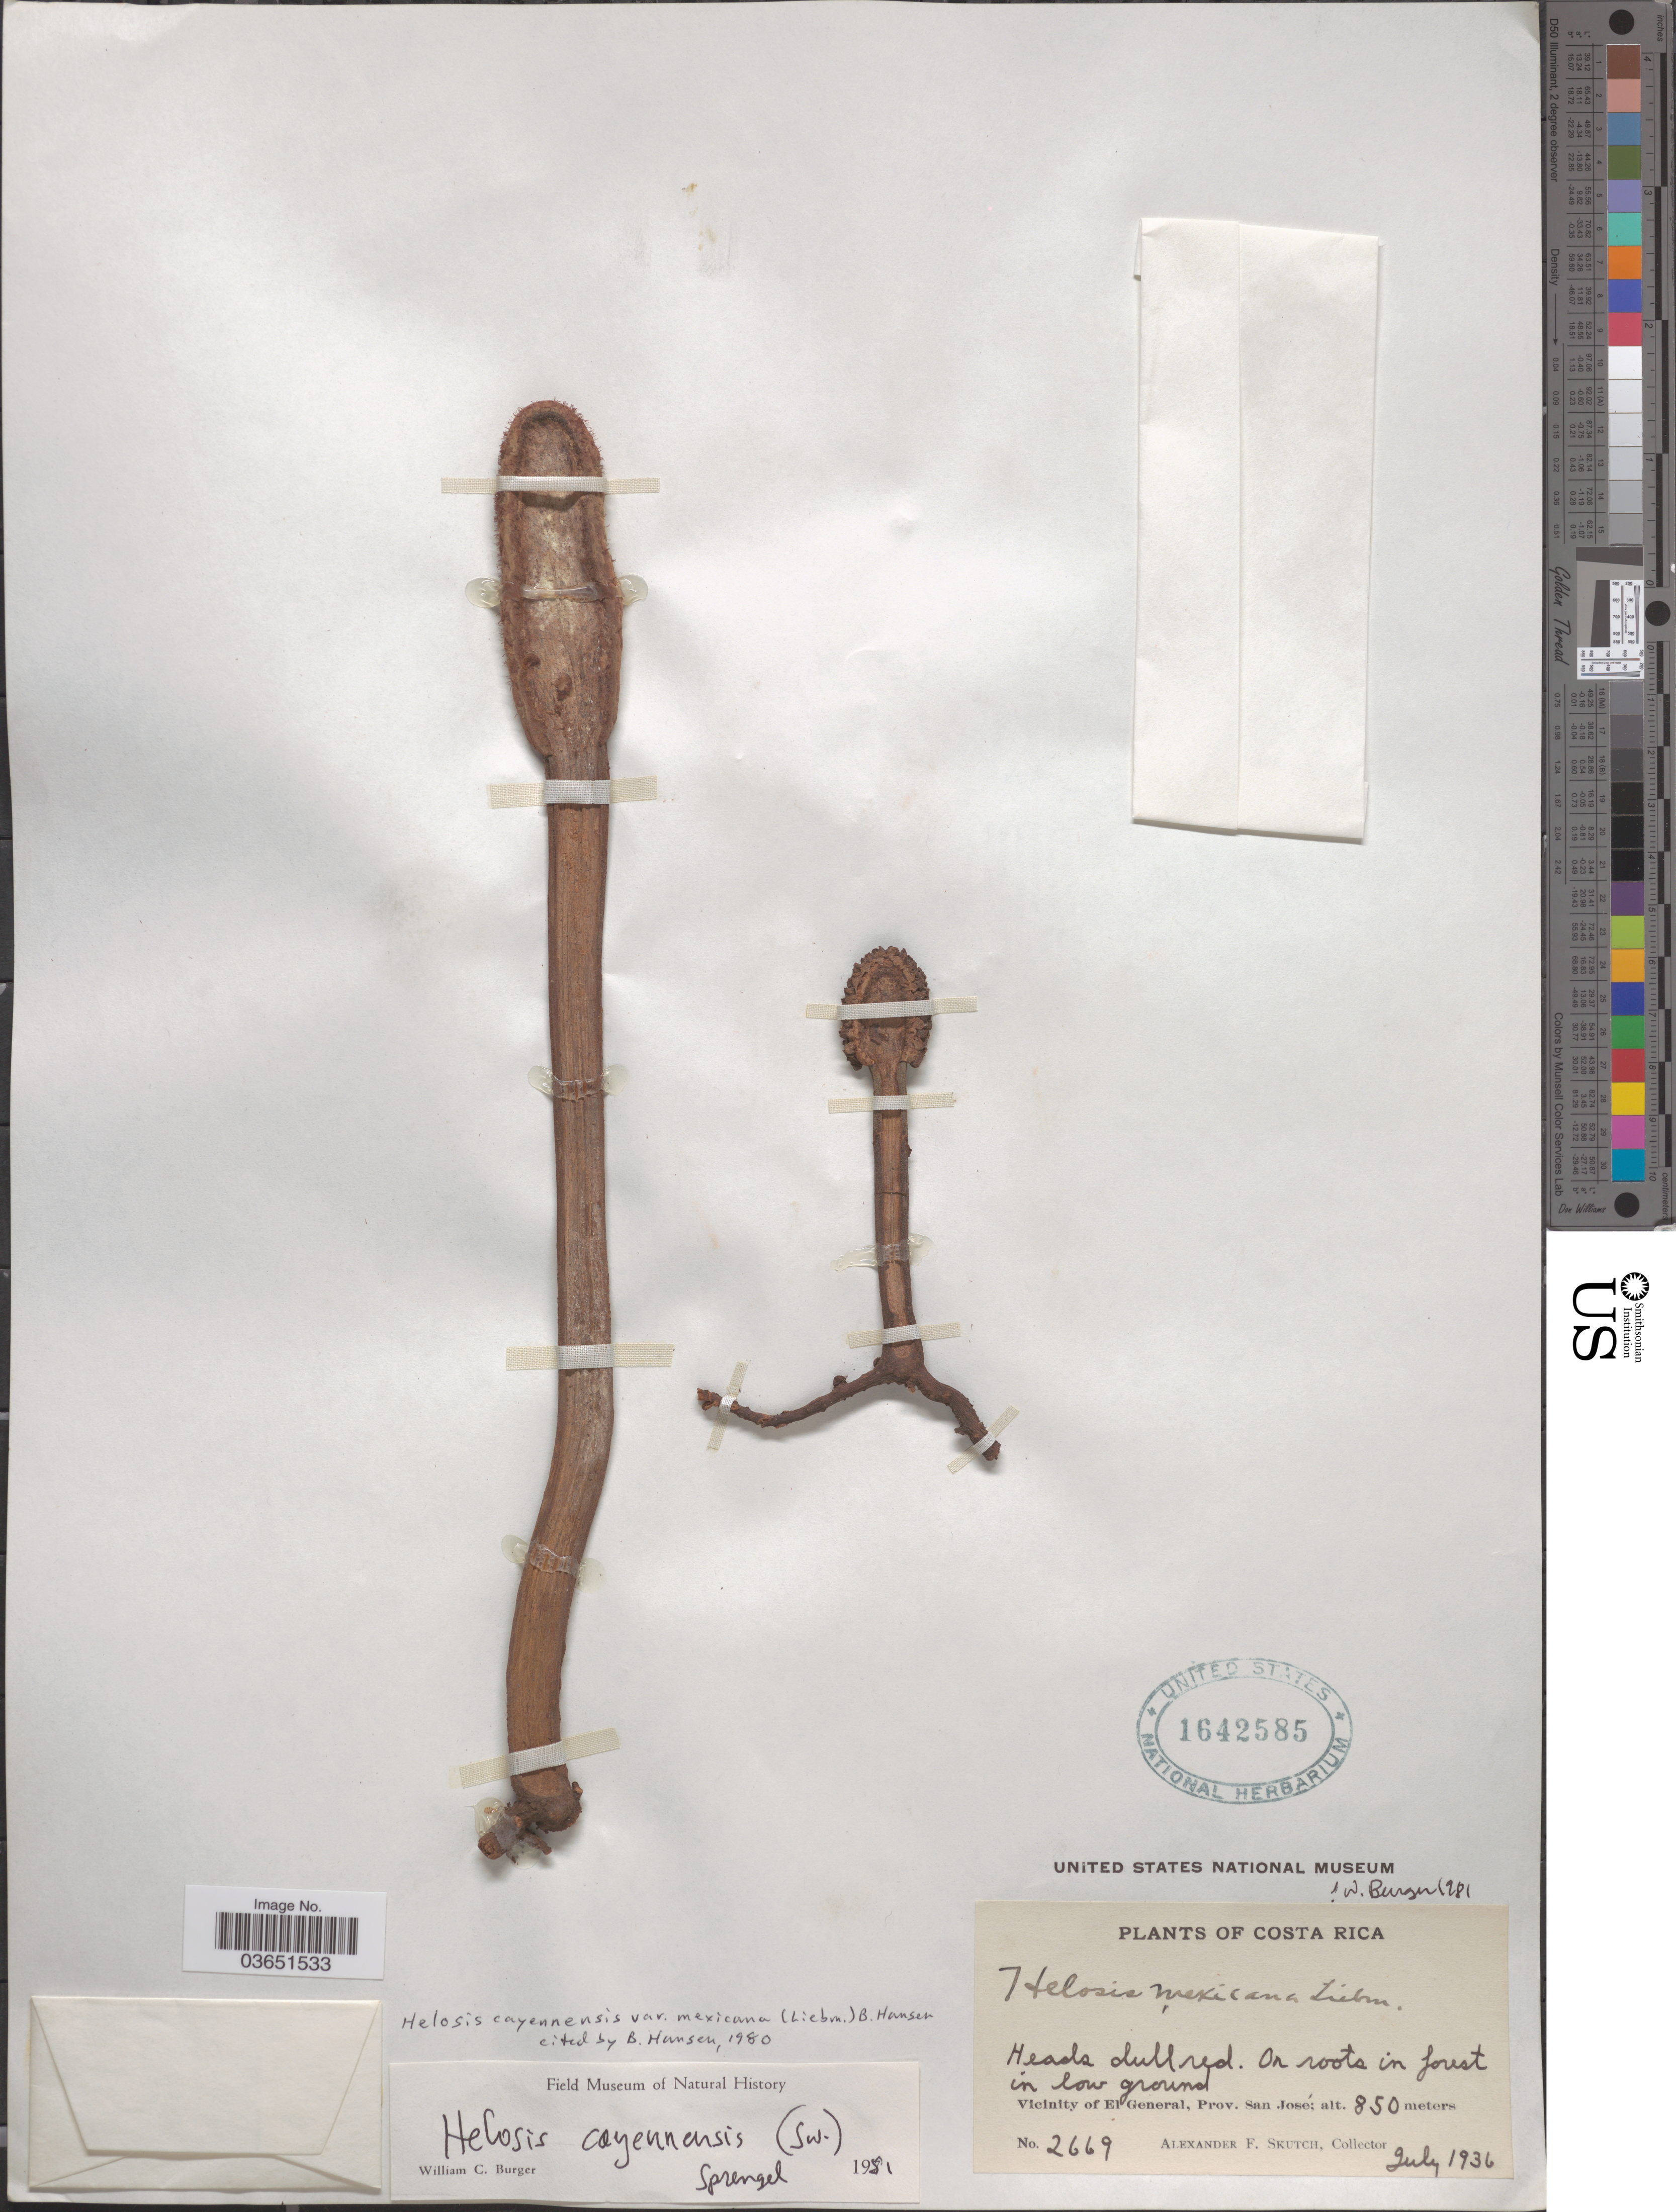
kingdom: Plantae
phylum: Tracheophyta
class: Magnoliopsida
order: Santalales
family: Balanophoraceae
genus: Helosis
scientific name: Helosis cayanensis var. mexicana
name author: (Liebm.) B. Hansen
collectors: A. F. Skutch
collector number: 2669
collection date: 1936-07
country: Costa Rica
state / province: San José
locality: Vicinity of El General.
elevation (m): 850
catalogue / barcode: US 1642585